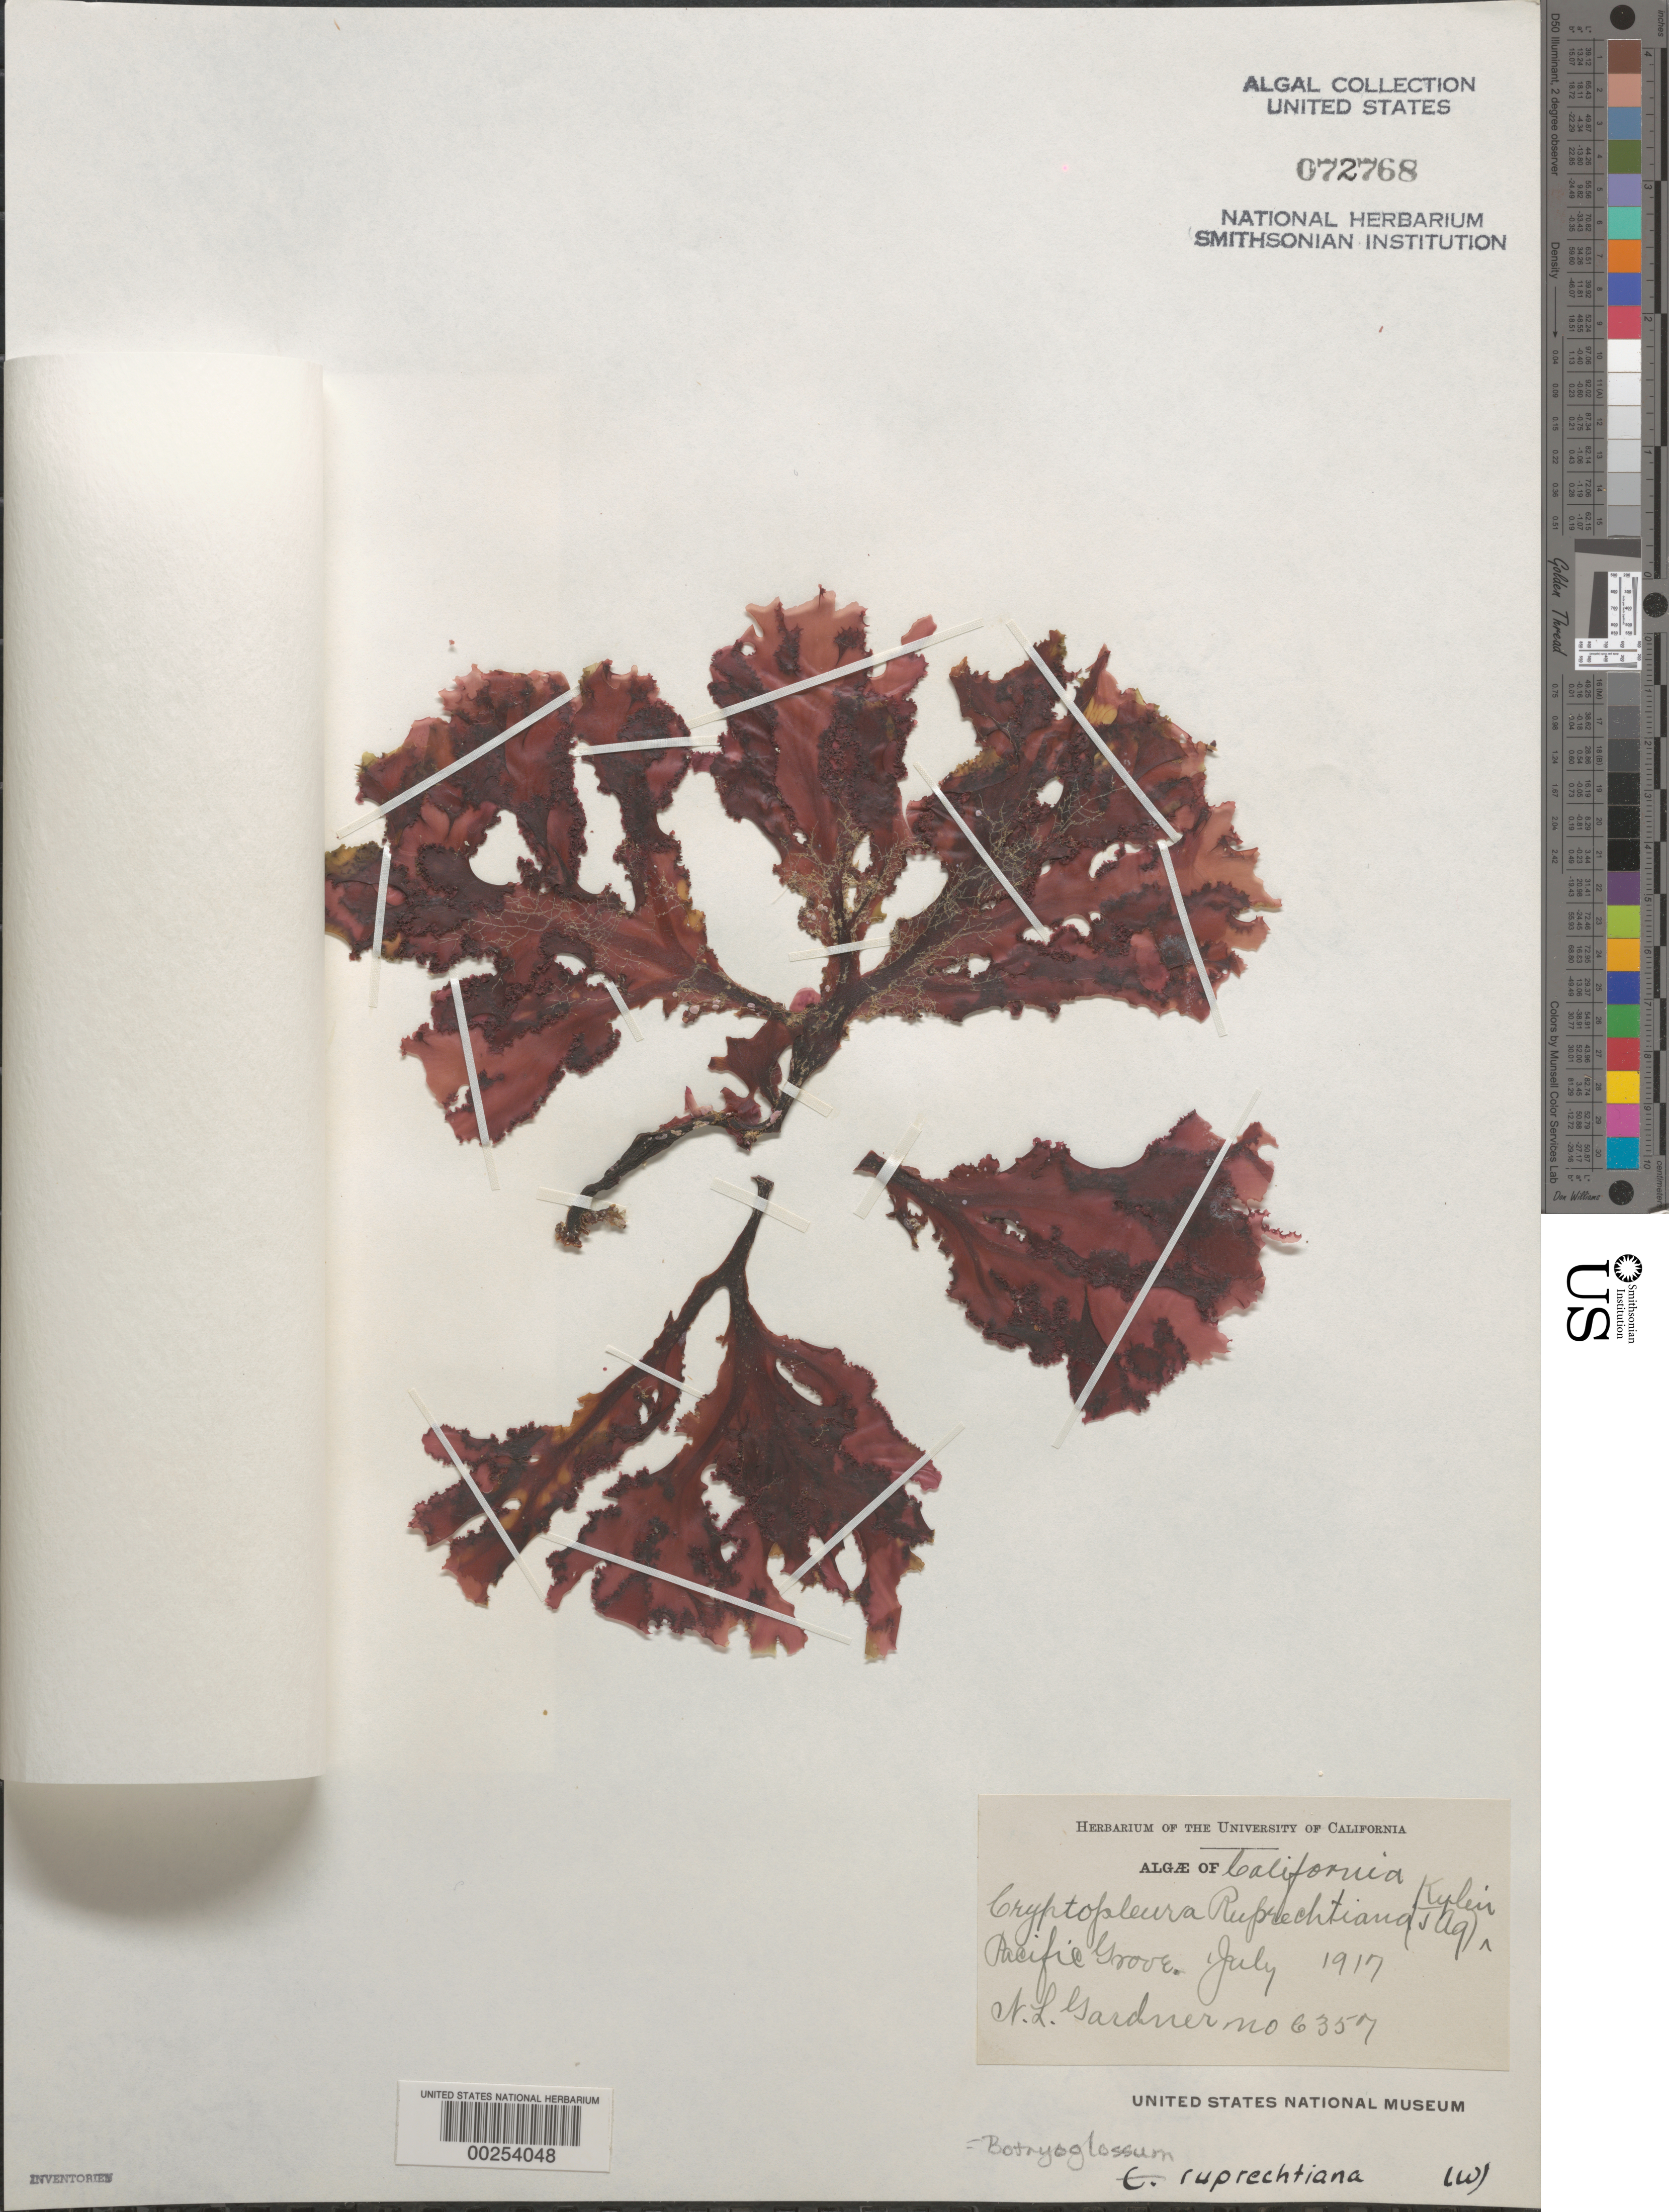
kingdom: Plantae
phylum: Rhodophyta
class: Florideophyceae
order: Ceramiales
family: Delesseriaceae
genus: Cryptopleura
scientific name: Cryptopleura ruprechtiana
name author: (J. Agardh) Kylin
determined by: Algae name updating Project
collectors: N. Gardner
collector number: NLG 6357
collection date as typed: Jul 1917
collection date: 1917-07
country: United States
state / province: California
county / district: Monterey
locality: Pacific Grove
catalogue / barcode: US 72768